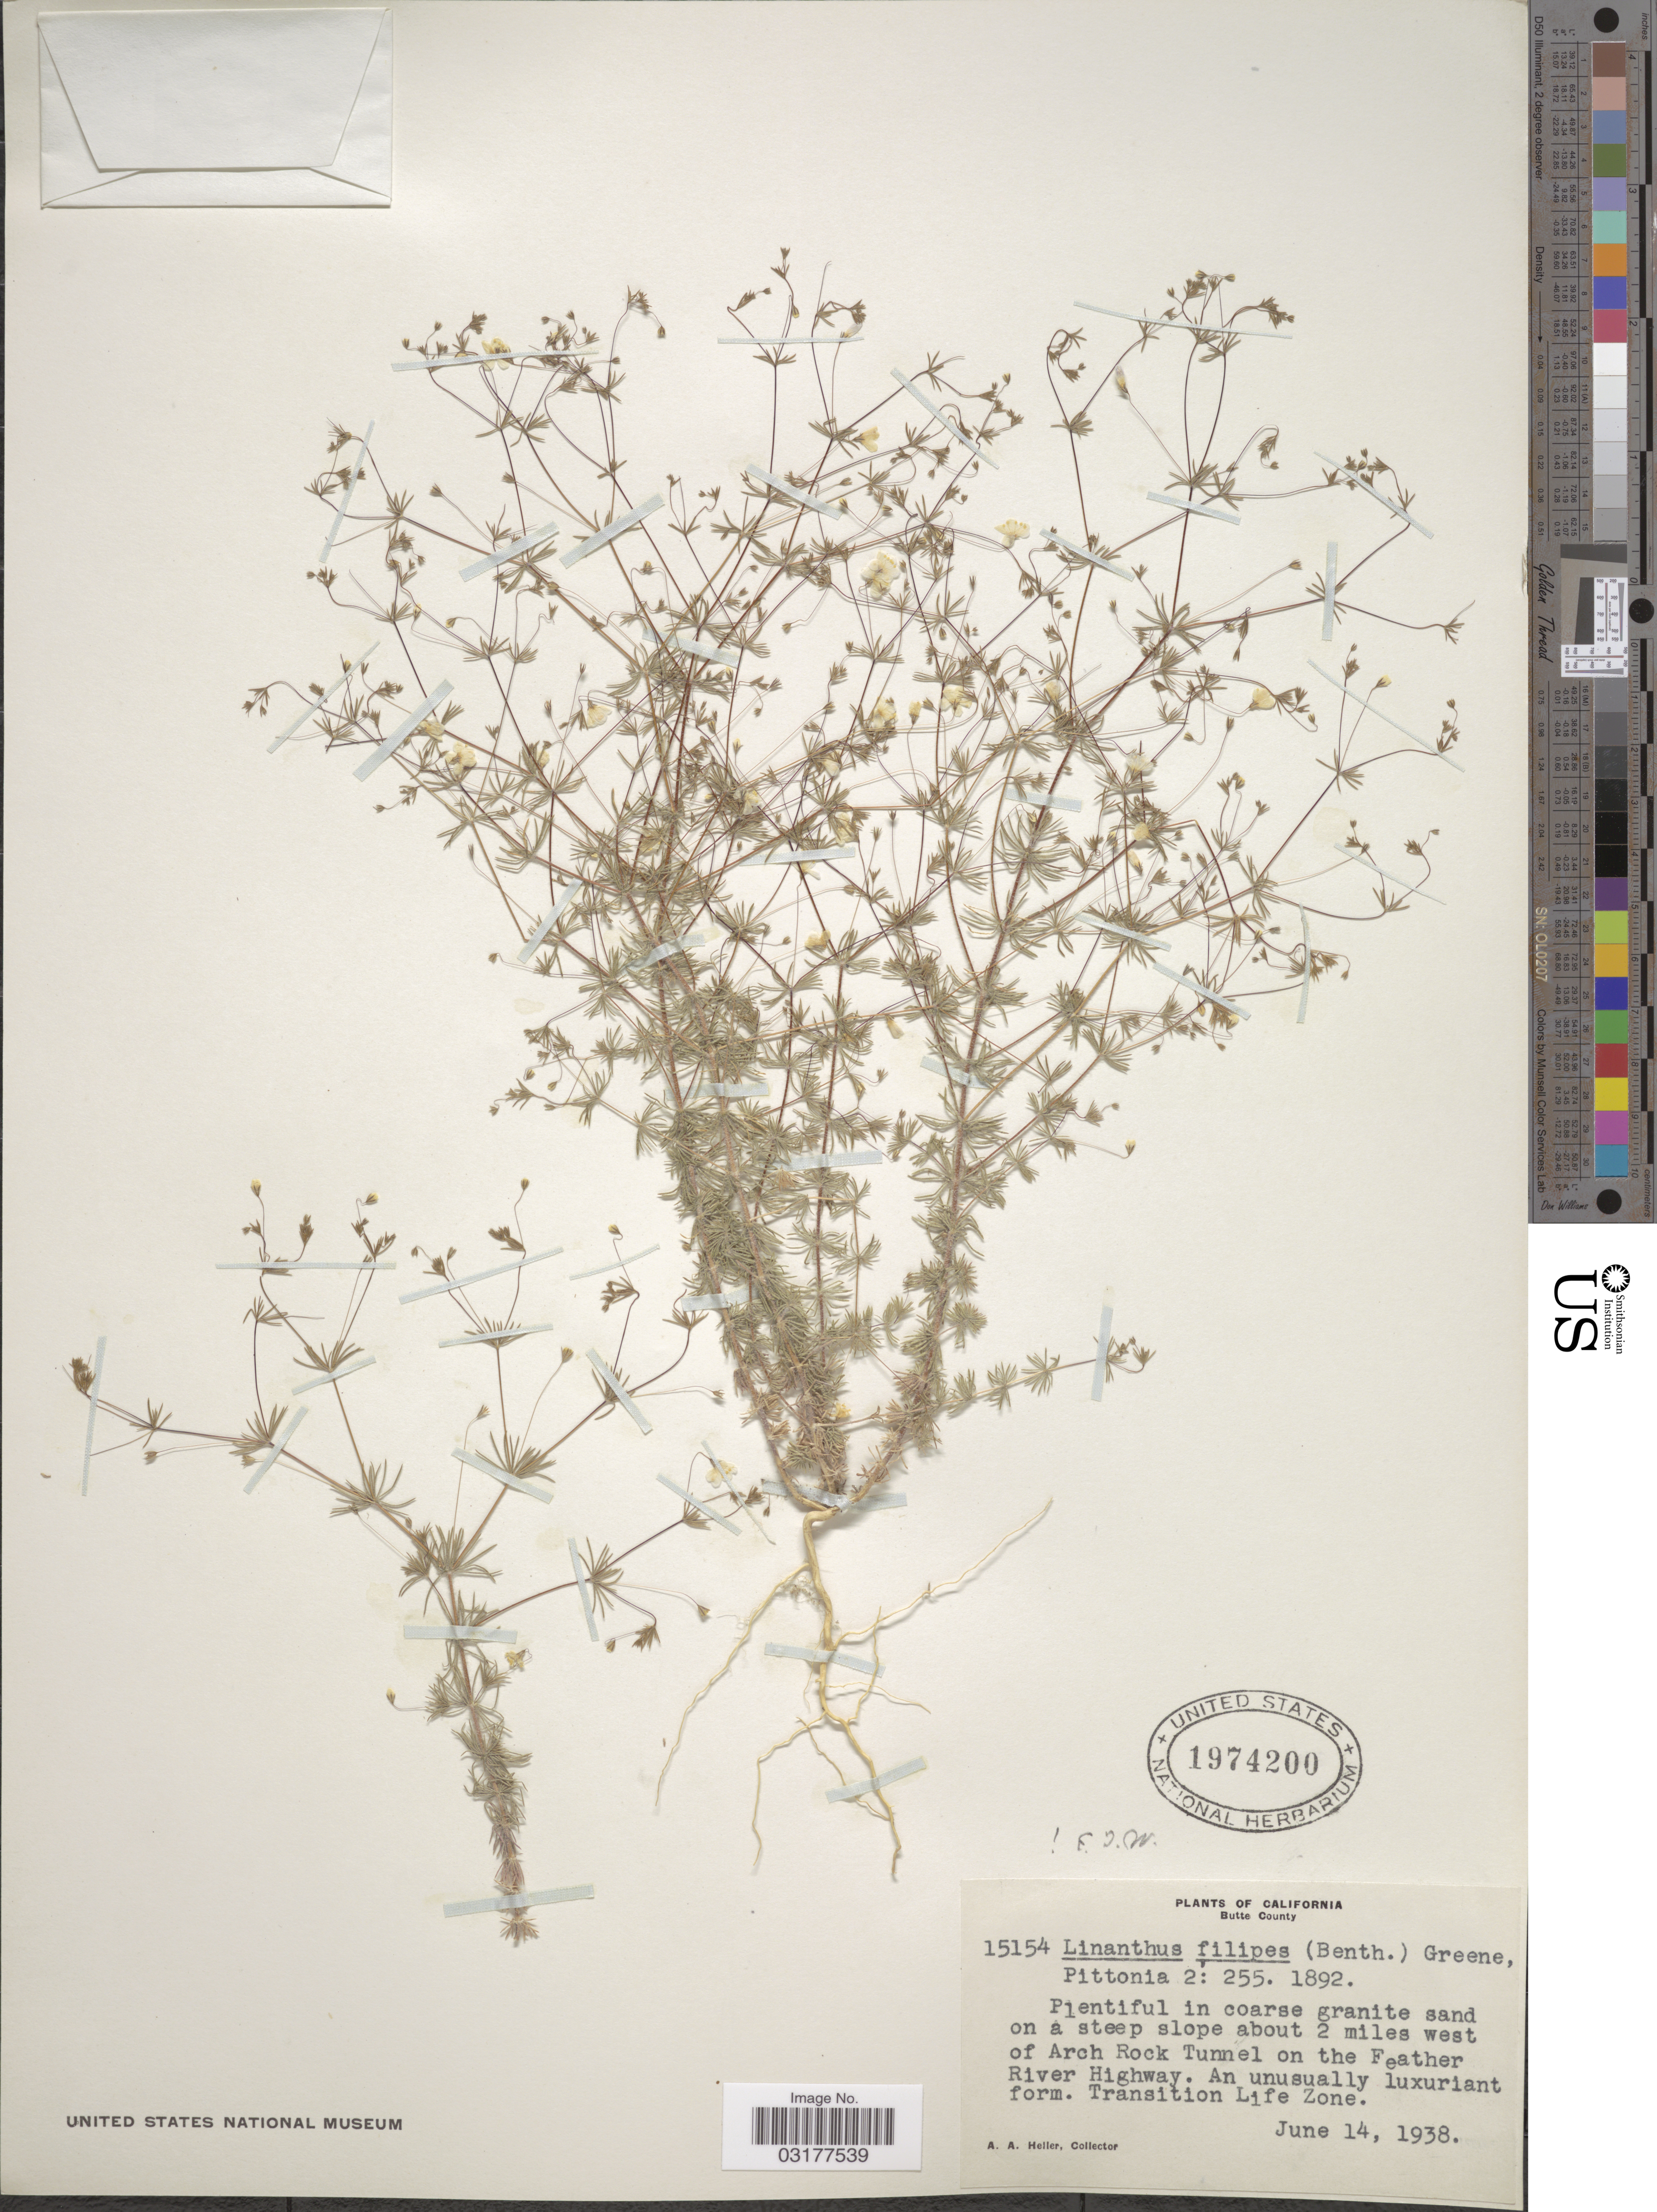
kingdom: Plantae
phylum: Tracheophyta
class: Magnoliopsida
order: Ericales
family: Polemoniaceae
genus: Leptosiphon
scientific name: Leptosiphon filipes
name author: (Benth.) J.M. Porter & L.A. Johnson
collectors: A. A. Heller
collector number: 15154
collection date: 1938-06-14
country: United States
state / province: California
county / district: Butte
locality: Butte County. Plentiful in coarse granite sand on a steep slope about 2miles west of Arch Rock Tunnel on the Feather River Highway. An unusually luxuriant form. Transition Life Zone.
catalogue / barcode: US 1974200